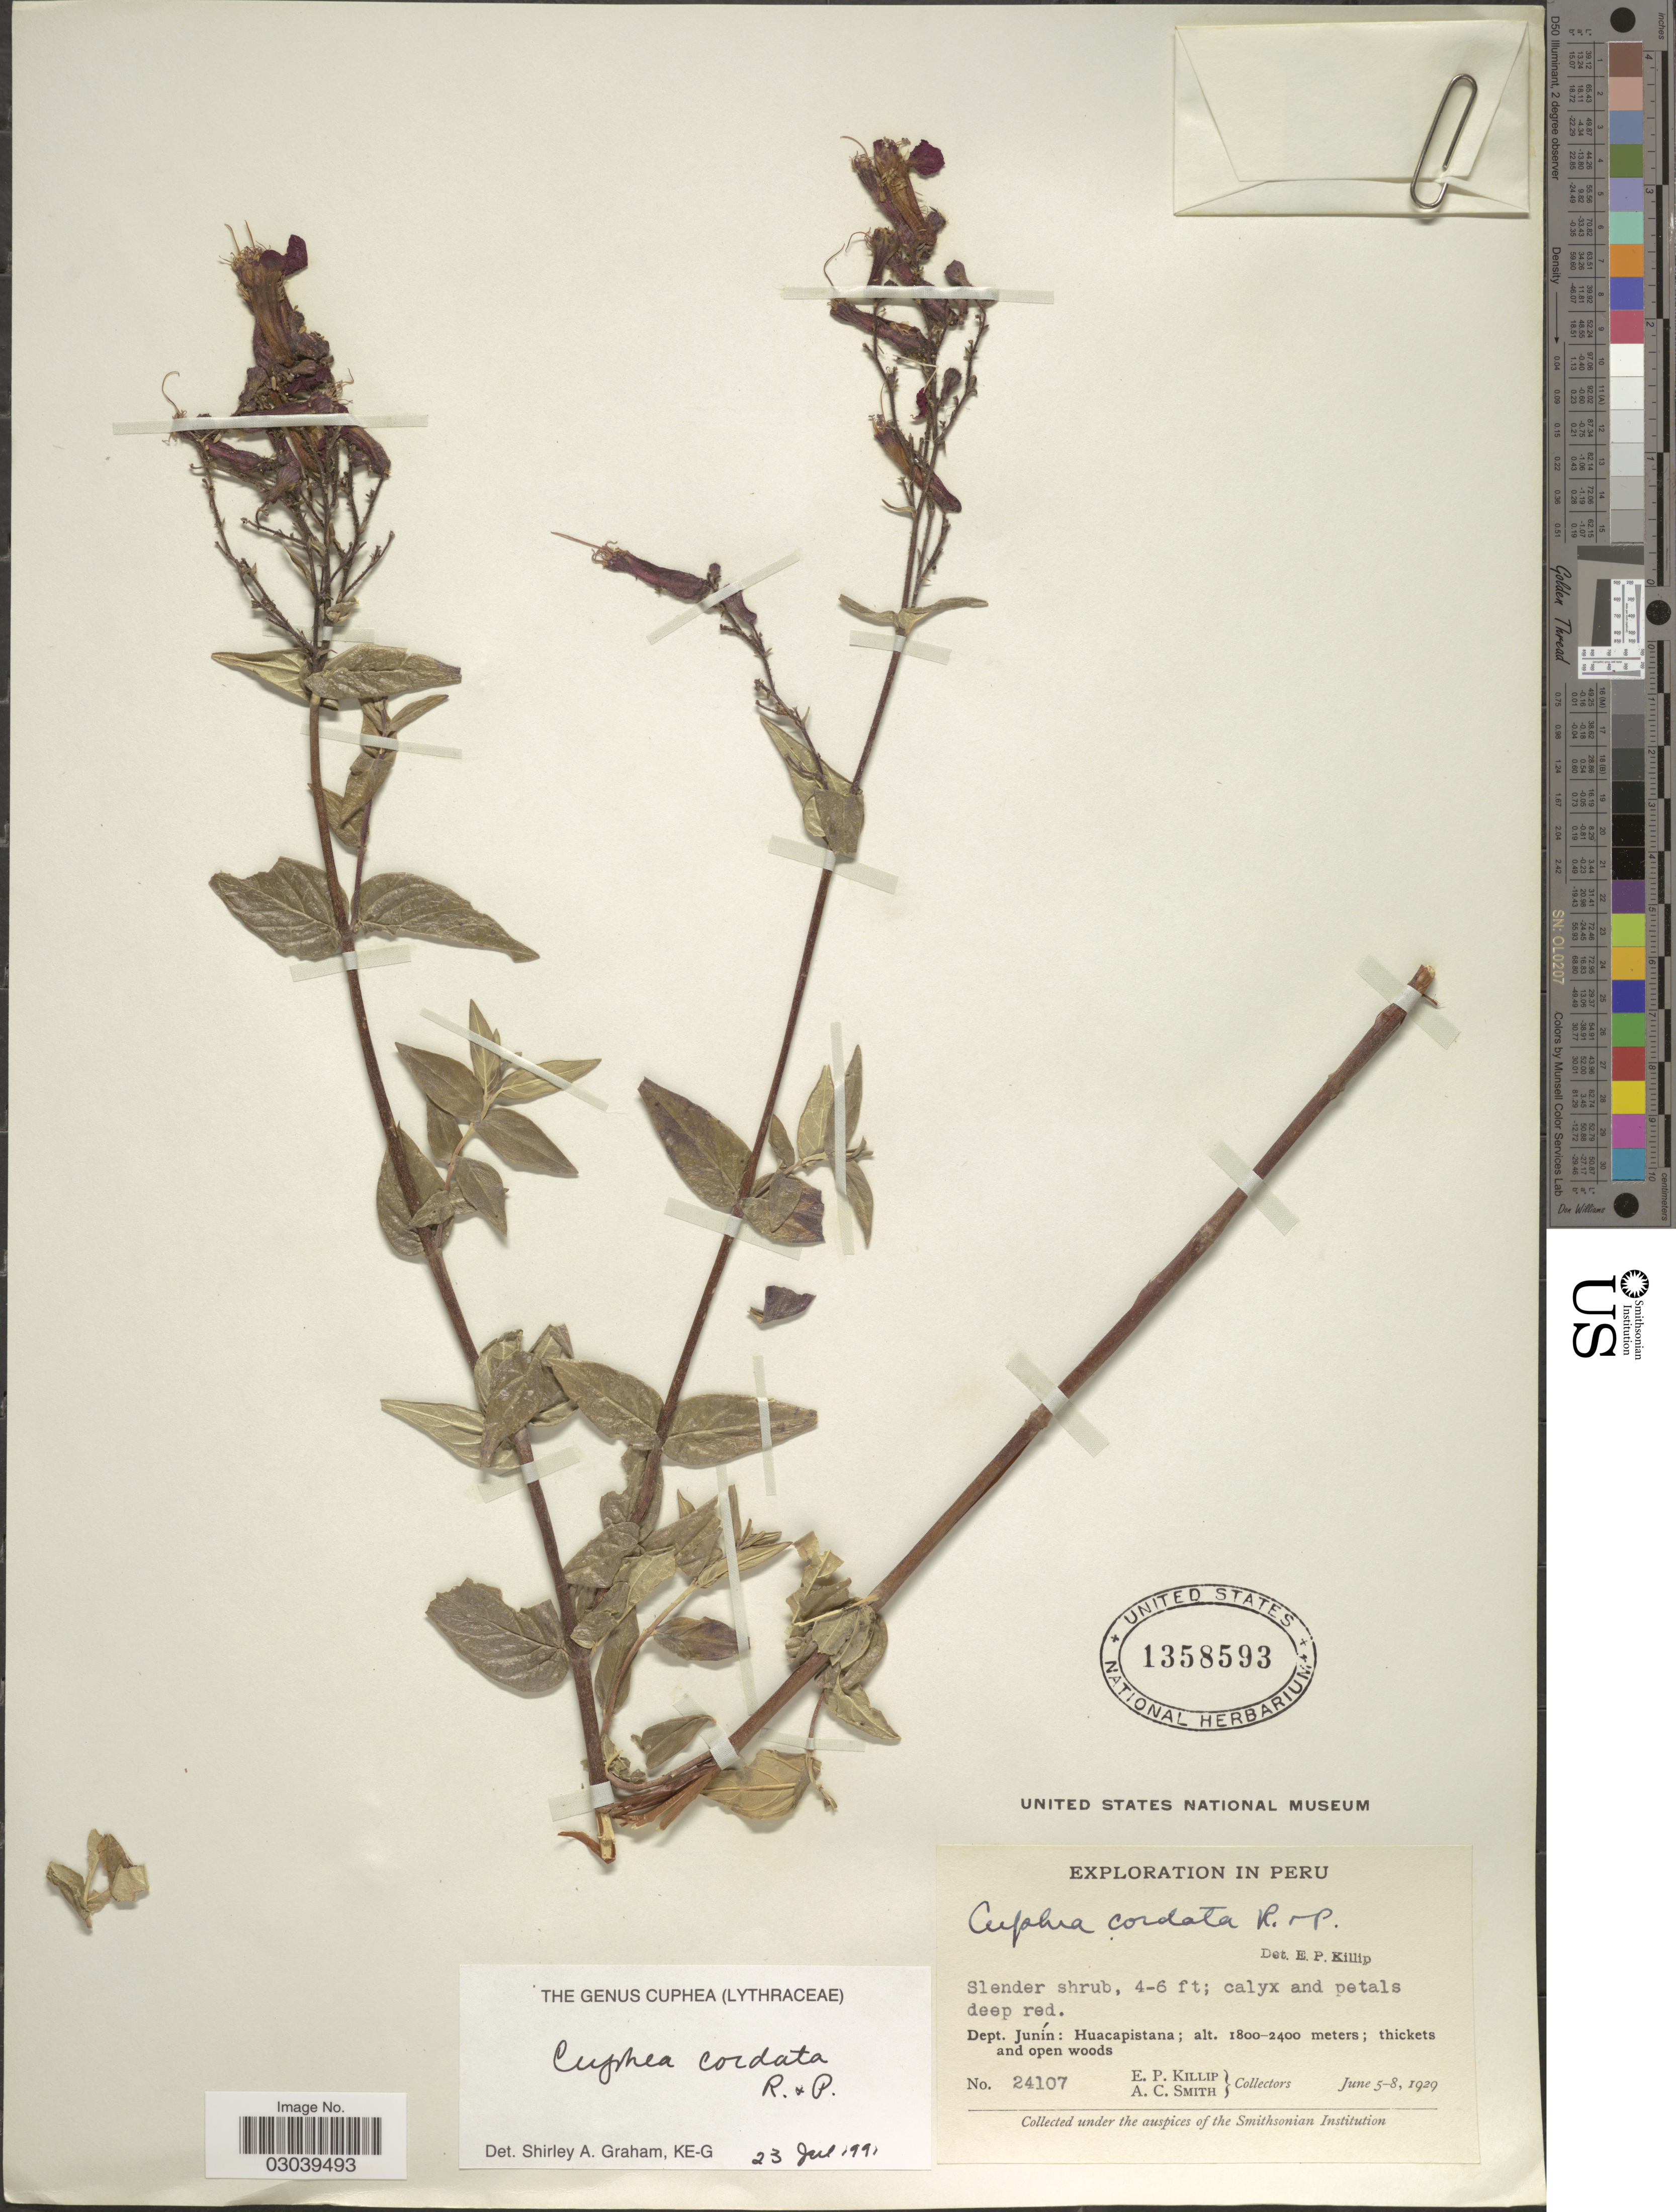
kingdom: Plantae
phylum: Tracheophyta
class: Magnoliopsida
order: Myrtales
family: Lythraceae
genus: Cuphea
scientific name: Cuphea cordata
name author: Ruiz & Pav.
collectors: E. P. Killip & A. C. Smith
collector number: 24107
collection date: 1929-06-05/1929-06-08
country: Peru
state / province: Junín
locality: Dept. Junín: Huacapistana.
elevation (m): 1800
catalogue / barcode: US 1358593